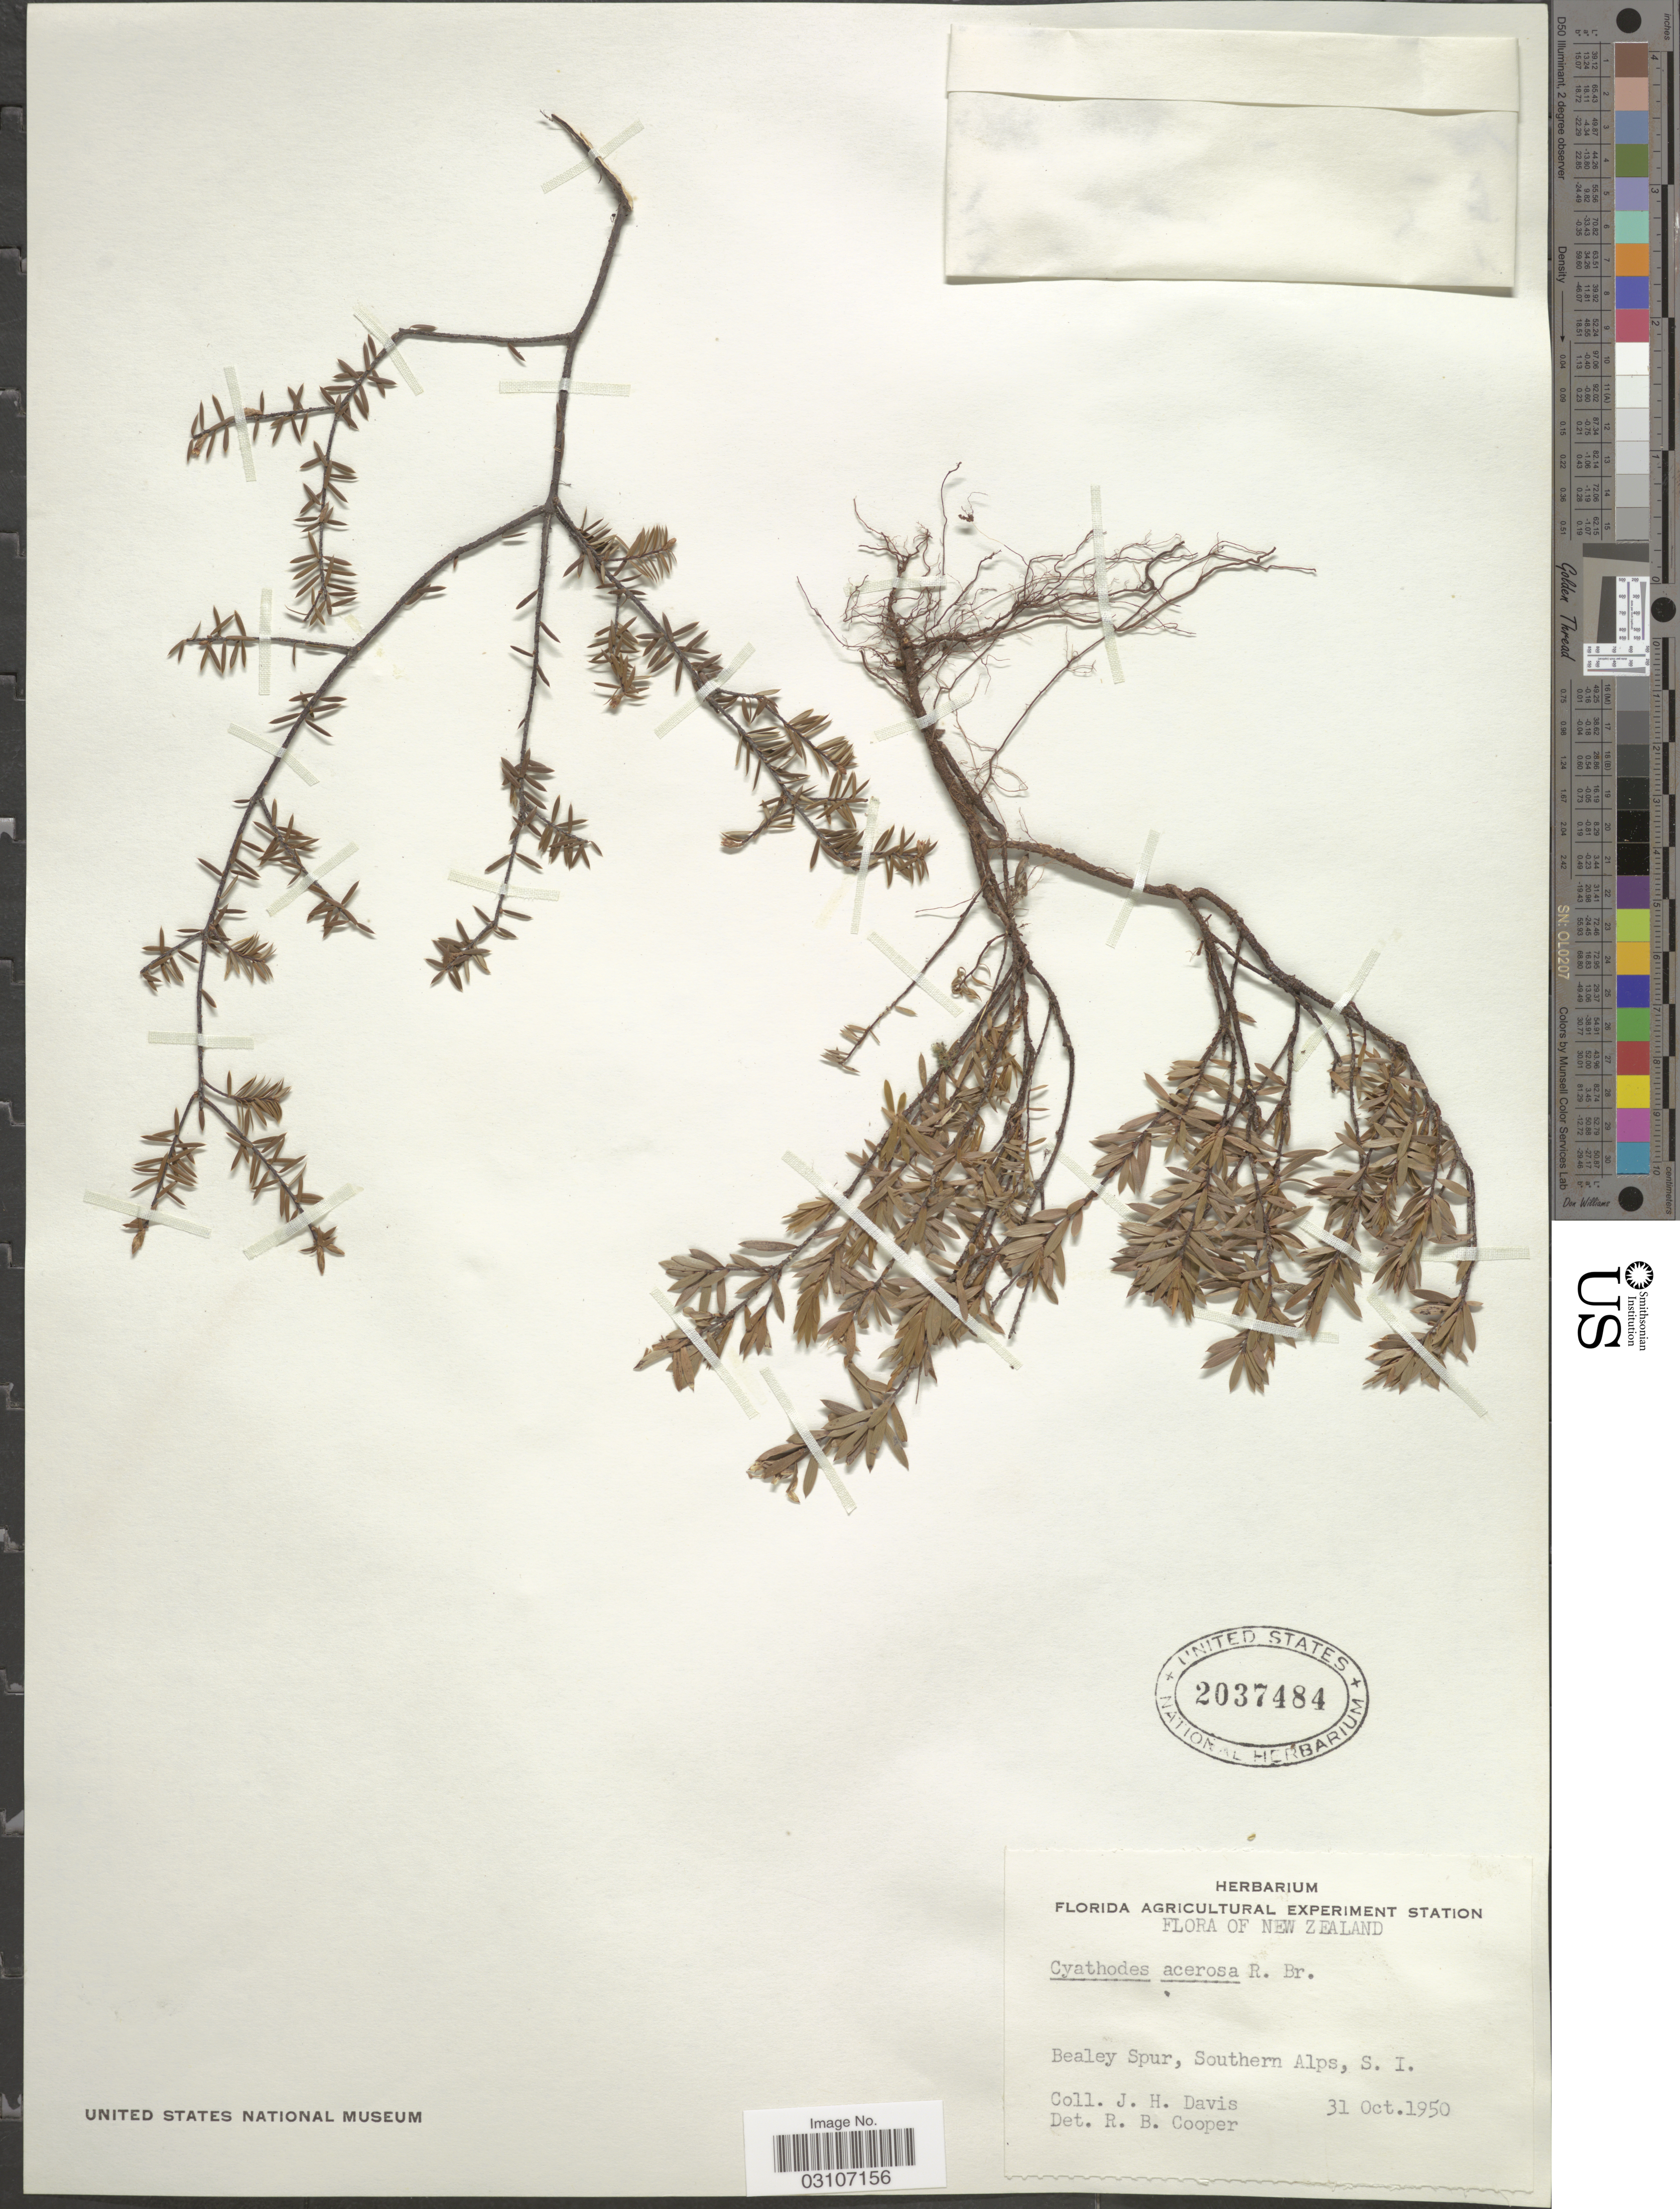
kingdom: Plantae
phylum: Tracheophyta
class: Magnoliopsida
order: Ericales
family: Ericaceae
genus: Cyathodes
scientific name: Cyathodes acerosa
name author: (Gaertn.) Roem. & Schult.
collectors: J. Davis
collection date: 1950-10-31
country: New Zealand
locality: Bealey Spur, Southern Alps, S. I.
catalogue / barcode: US 2037484